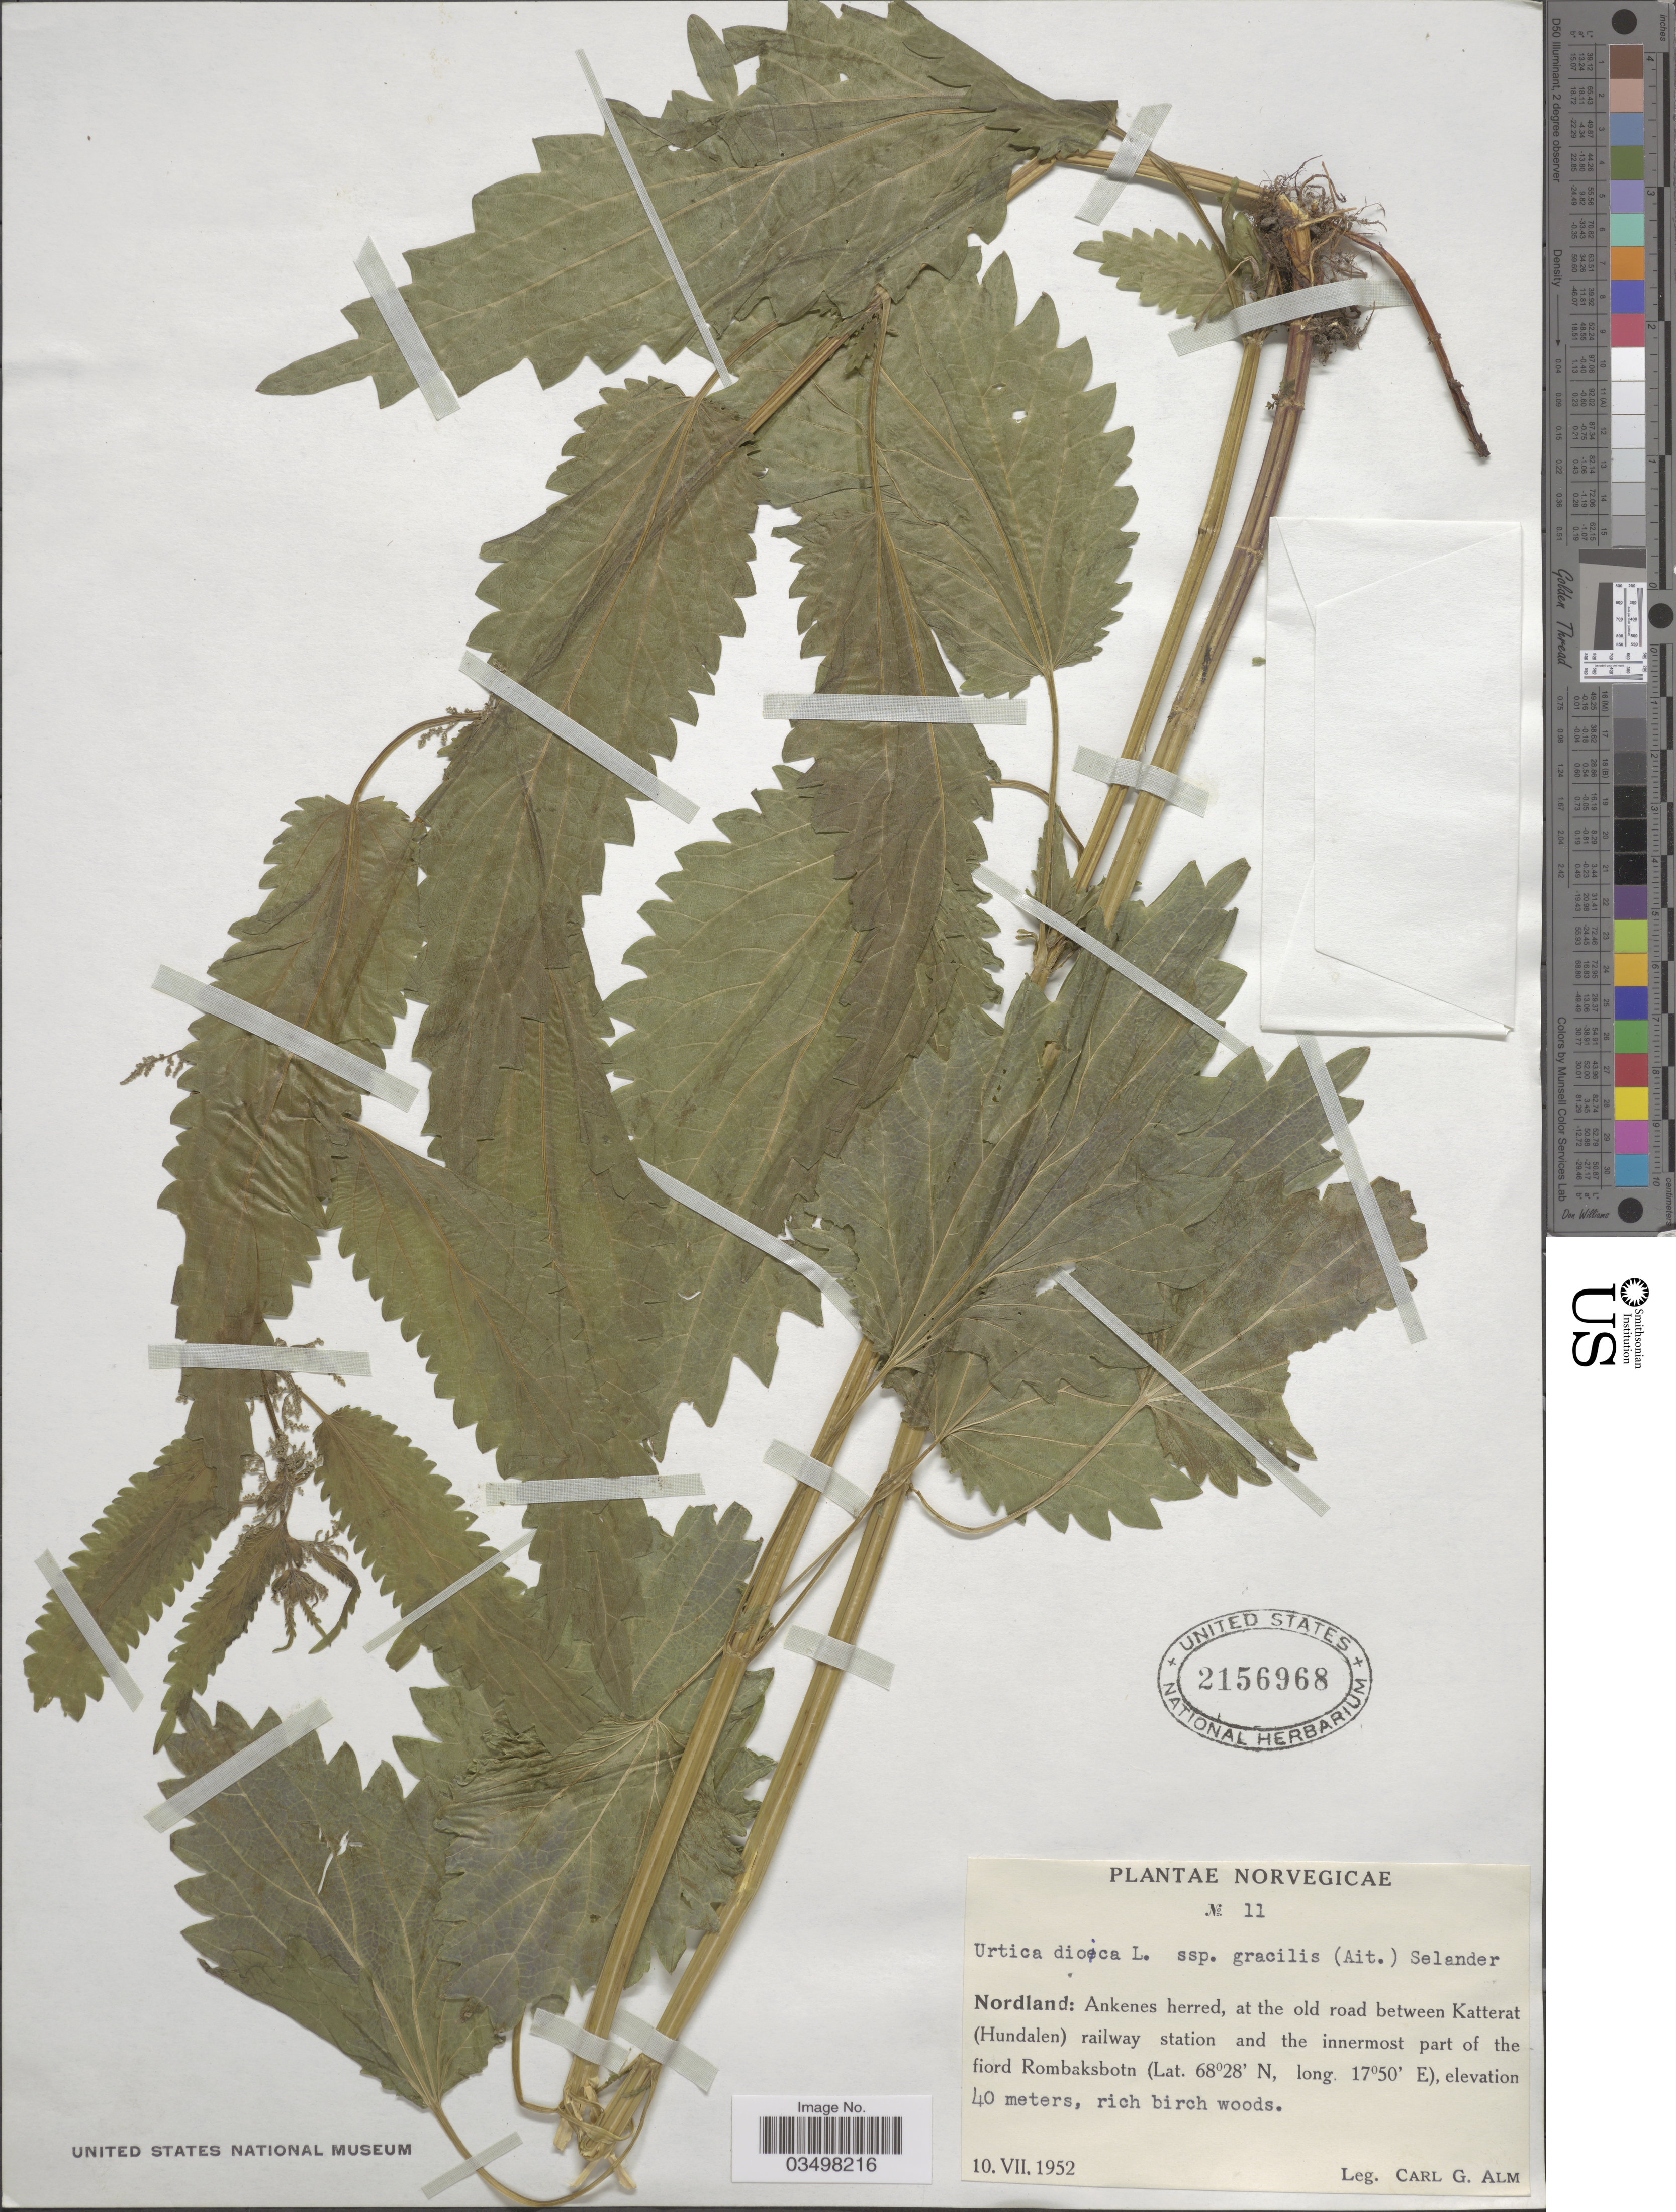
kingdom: Plantae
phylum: Tracheophyta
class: Magnoliopsida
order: Rosales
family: Urticaceae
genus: Urtica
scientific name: Urtica dioica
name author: L.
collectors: C. G. Alm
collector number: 11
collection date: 1952-07-10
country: Norway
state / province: Nordland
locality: Norvegicæ. Nordland: Ankenes herred, at the old road between Katterat (Hundalen) railway station and the innermost part of the fiord Rombaksbotn.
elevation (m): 40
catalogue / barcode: US 2156968